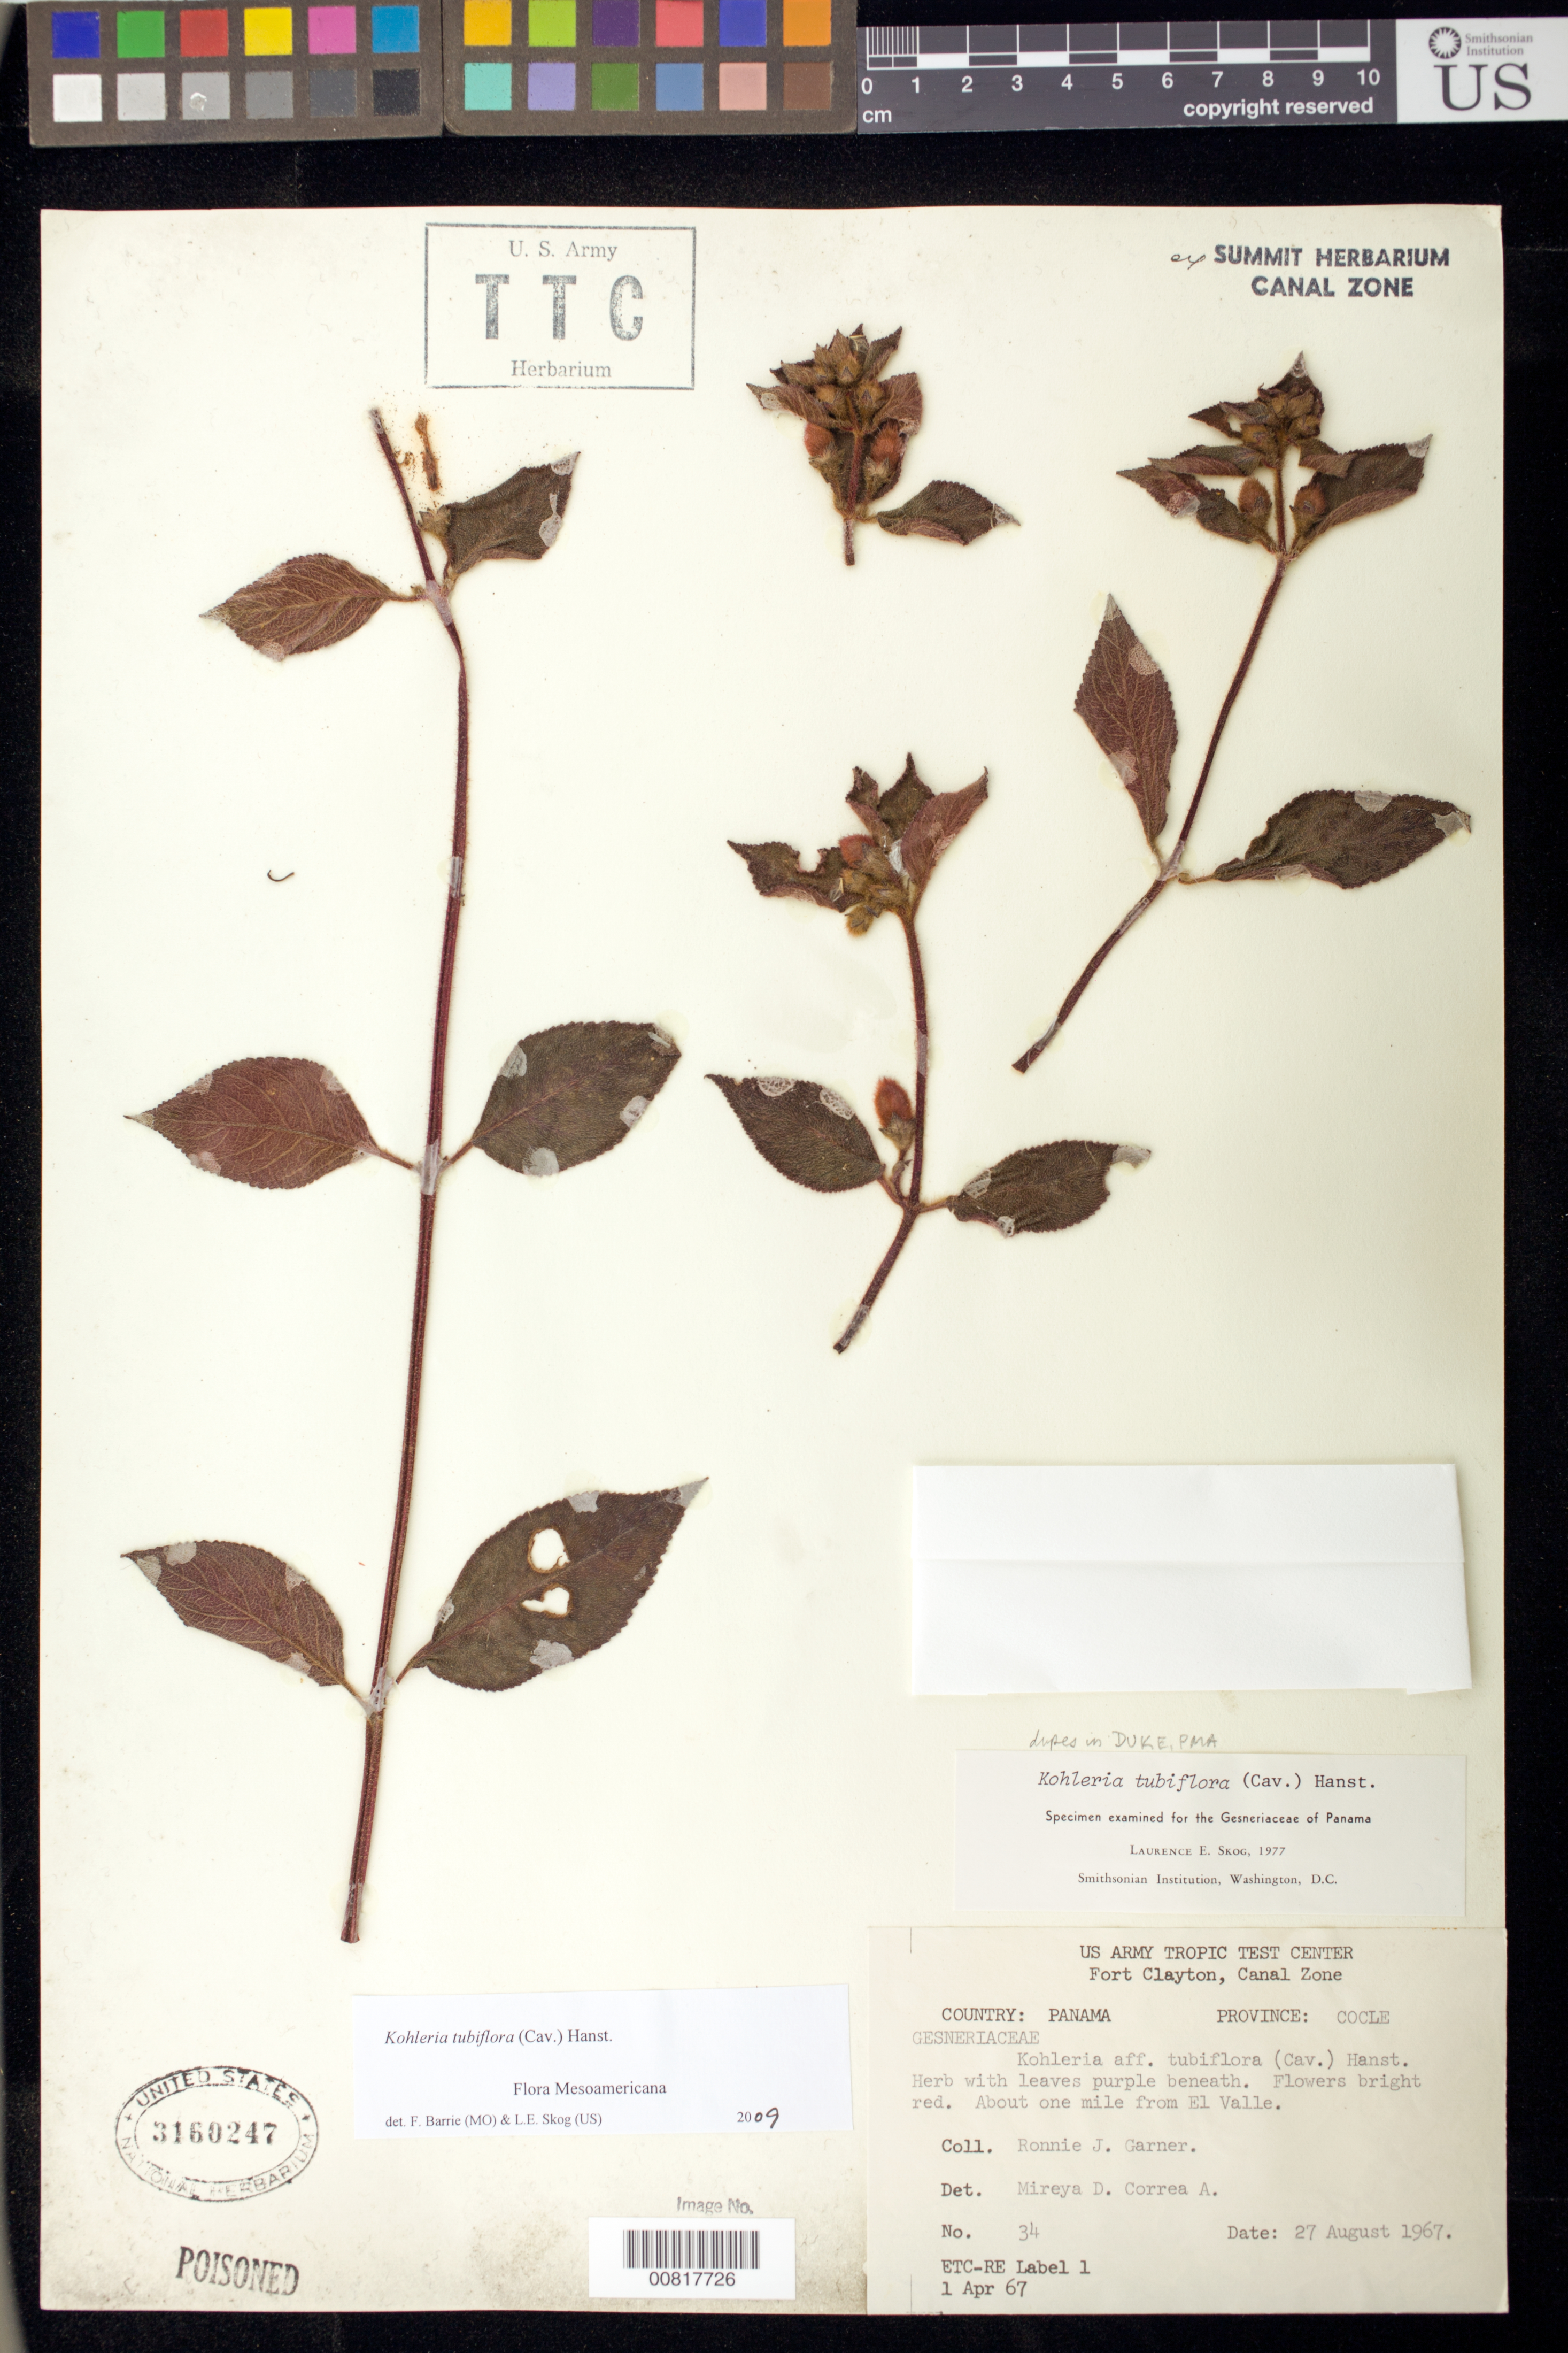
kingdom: Plantae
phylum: Tracheophyta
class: Magnoliopsida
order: Lamiales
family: Gesneriaceae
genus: Kohleria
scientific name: Kohleria tubiflora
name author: (Cav.) Hanst.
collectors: R. J. Garner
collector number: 34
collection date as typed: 27 Aug 1967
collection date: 1967-08-27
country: Panama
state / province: Coclé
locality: Fort Clayton, Canal Zone. About one mile from El Valle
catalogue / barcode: US 3160247